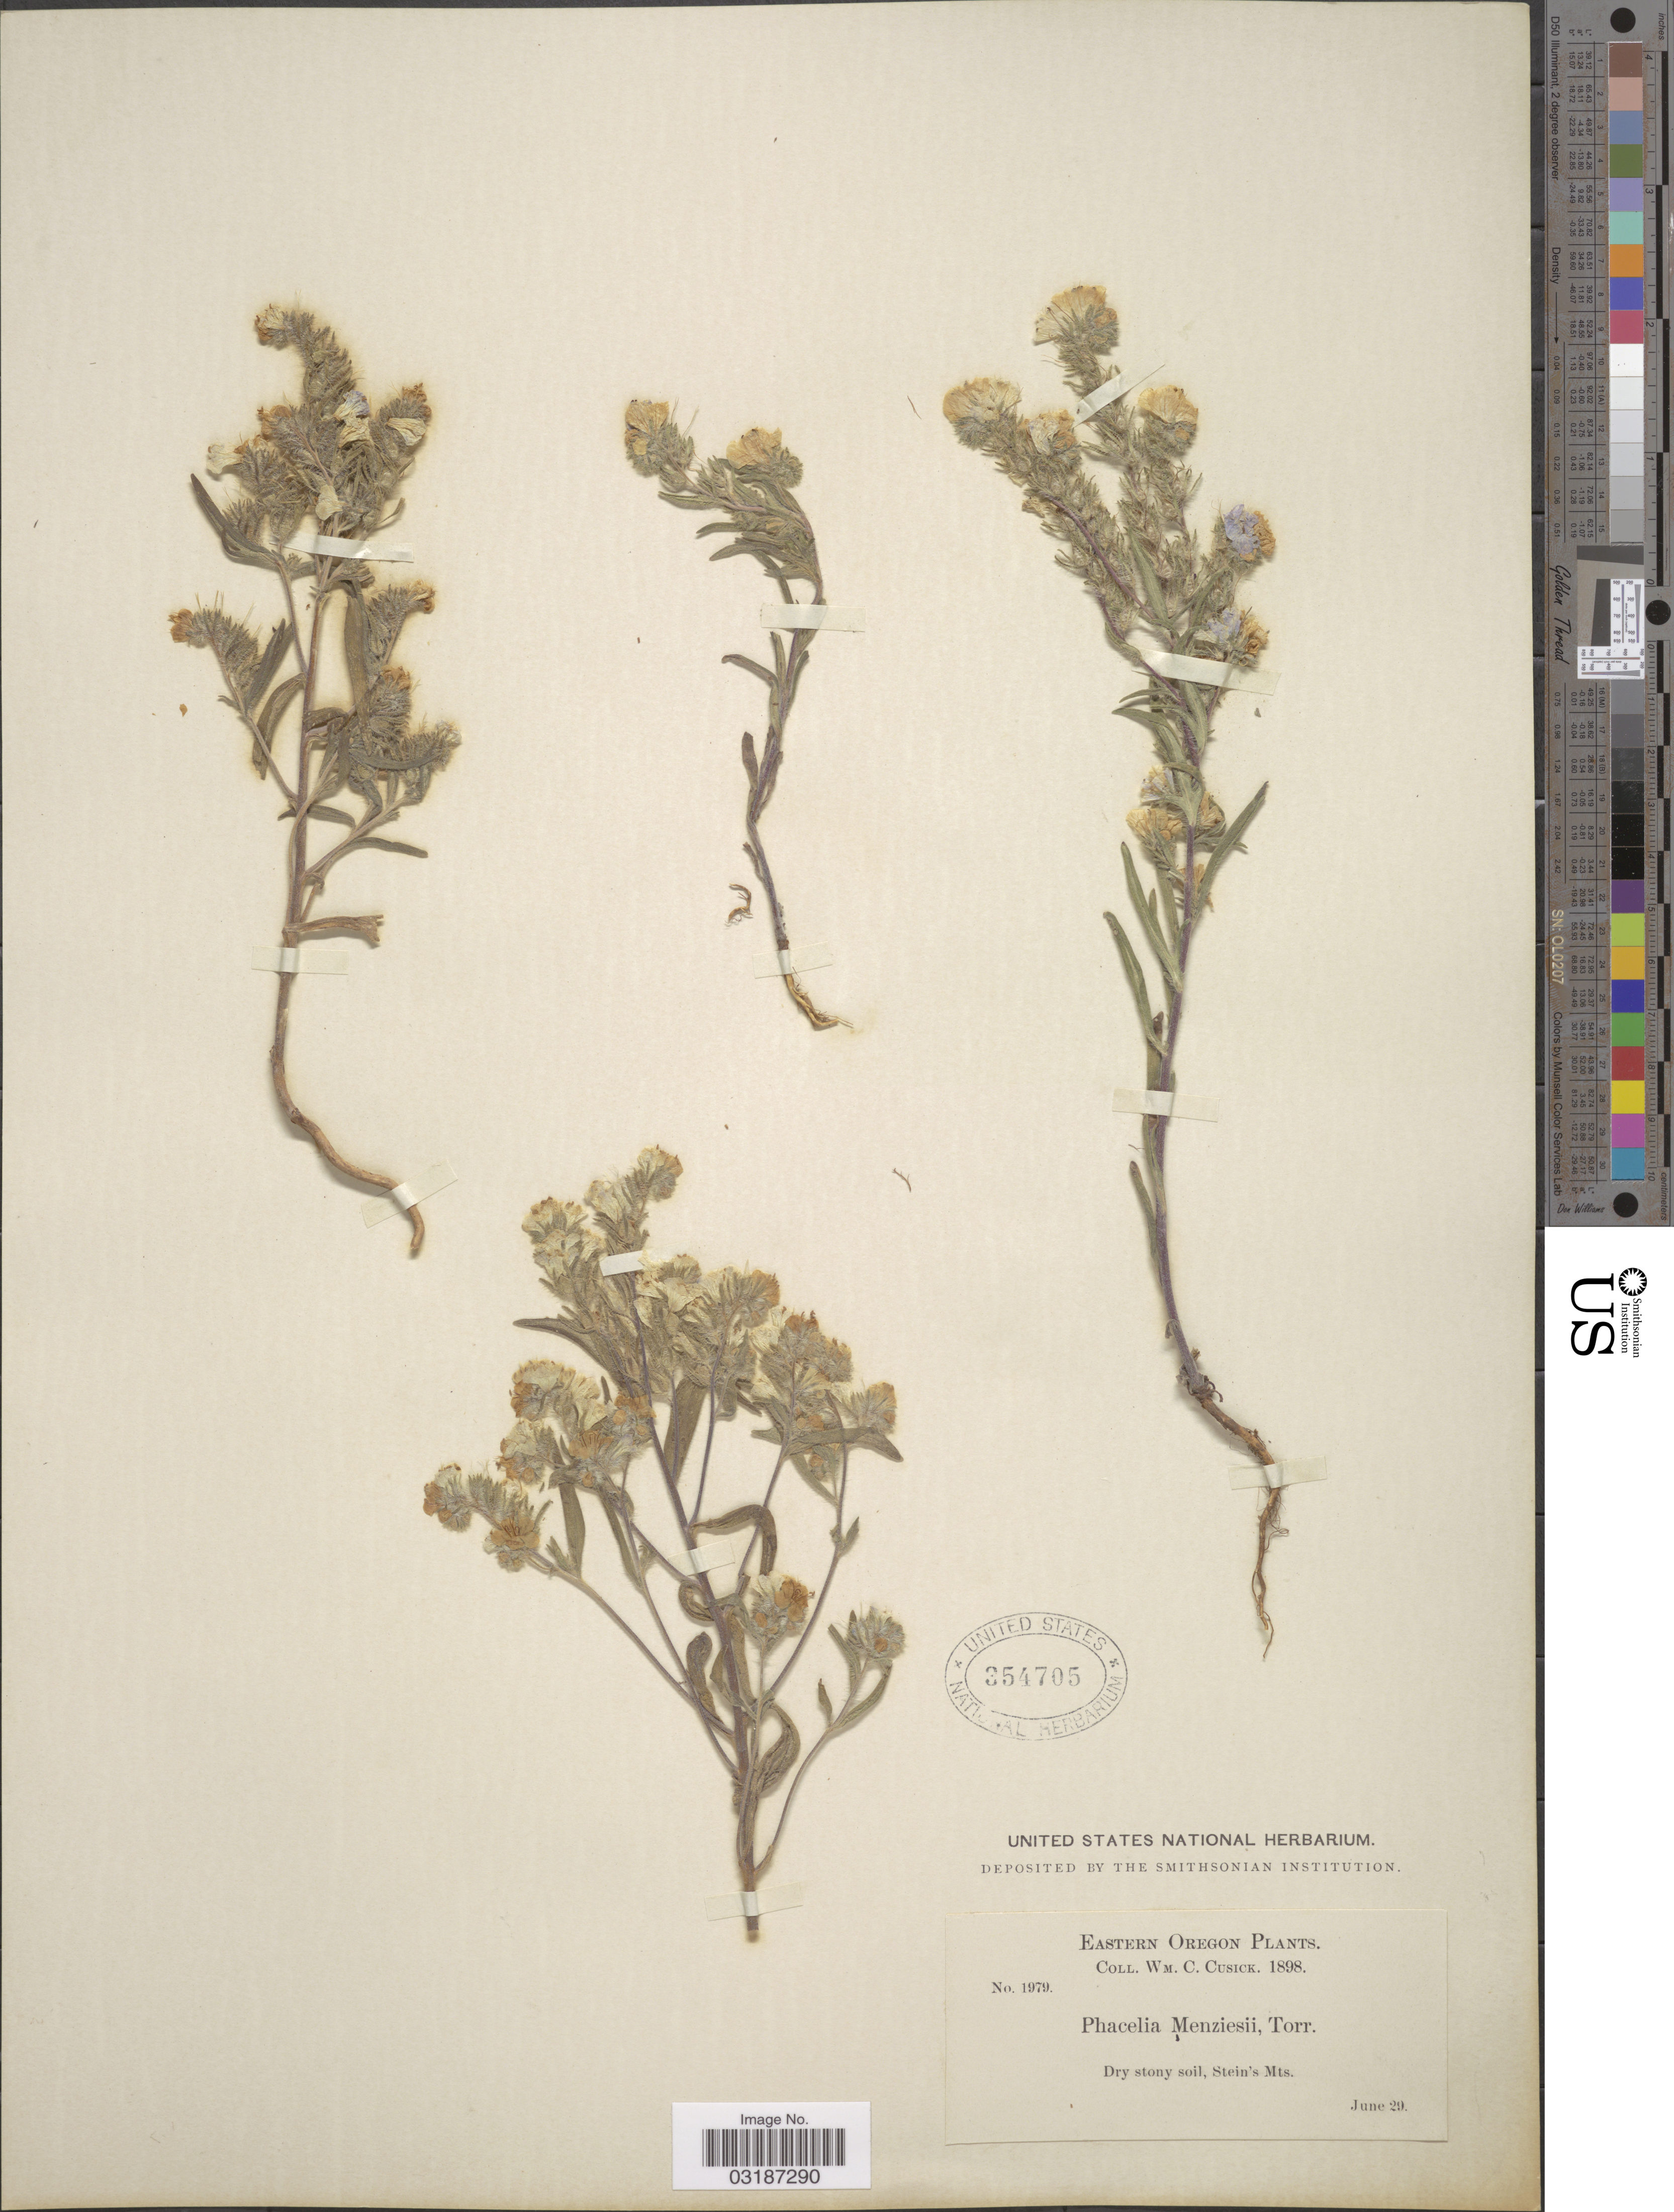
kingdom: Plantae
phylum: Tracheophyta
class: Magnoliopsida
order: Boraginales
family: Hydrophyllaceae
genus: Phacelia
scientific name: Phacelia linearis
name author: (Pursh) Holz.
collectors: W. C. Cusick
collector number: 1979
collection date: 1898-06-29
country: United States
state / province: Oregon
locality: Eastern Oregon. Dry stony soil, Stein's Mts.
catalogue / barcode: US 354705